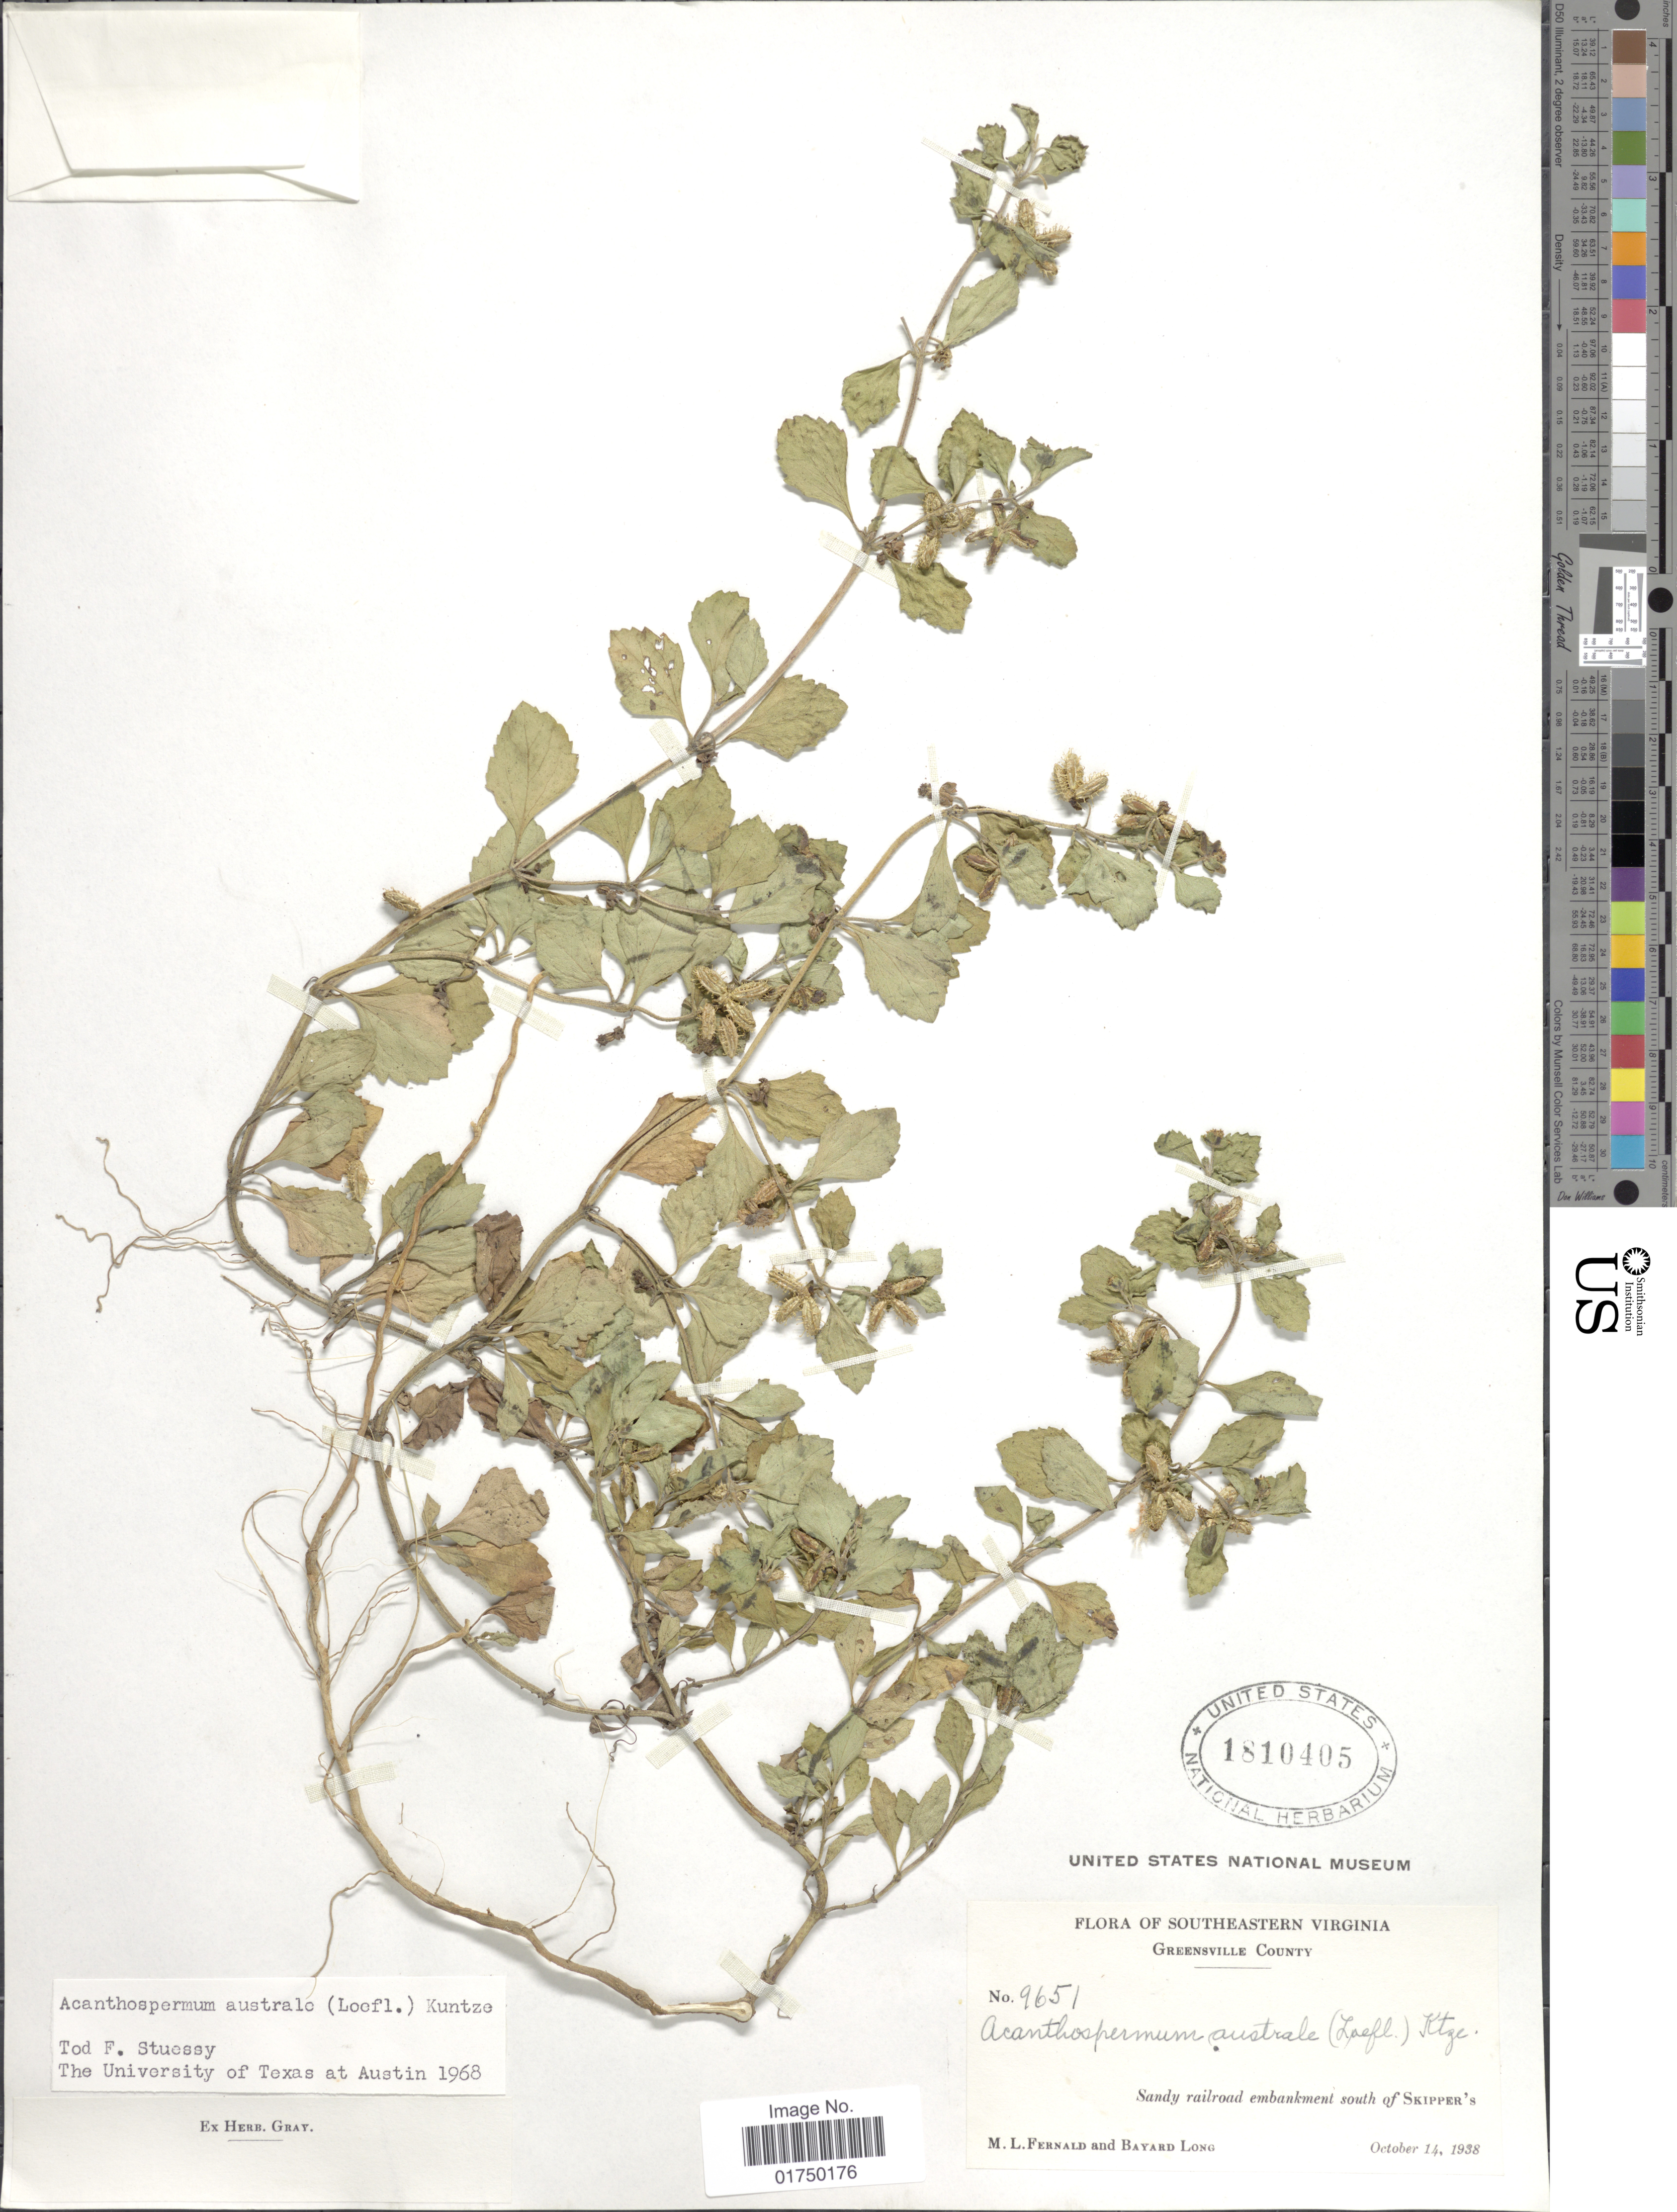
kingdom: Plantae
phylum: Tracheophyta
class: Magnoliopsida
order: Asterales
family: Asteraceae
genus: Acanthospermum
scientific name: Acanthospermum australe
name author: (Loefl.) Kuntze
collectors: M. L. Fernald & B. Long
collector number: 9651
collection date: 1938-10-14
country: United States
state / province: Virginia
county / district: Greensville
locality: Southeastern Virginia. Greensville County. Sandy railroad embankment south of Skipper's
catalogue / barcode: US 1810405